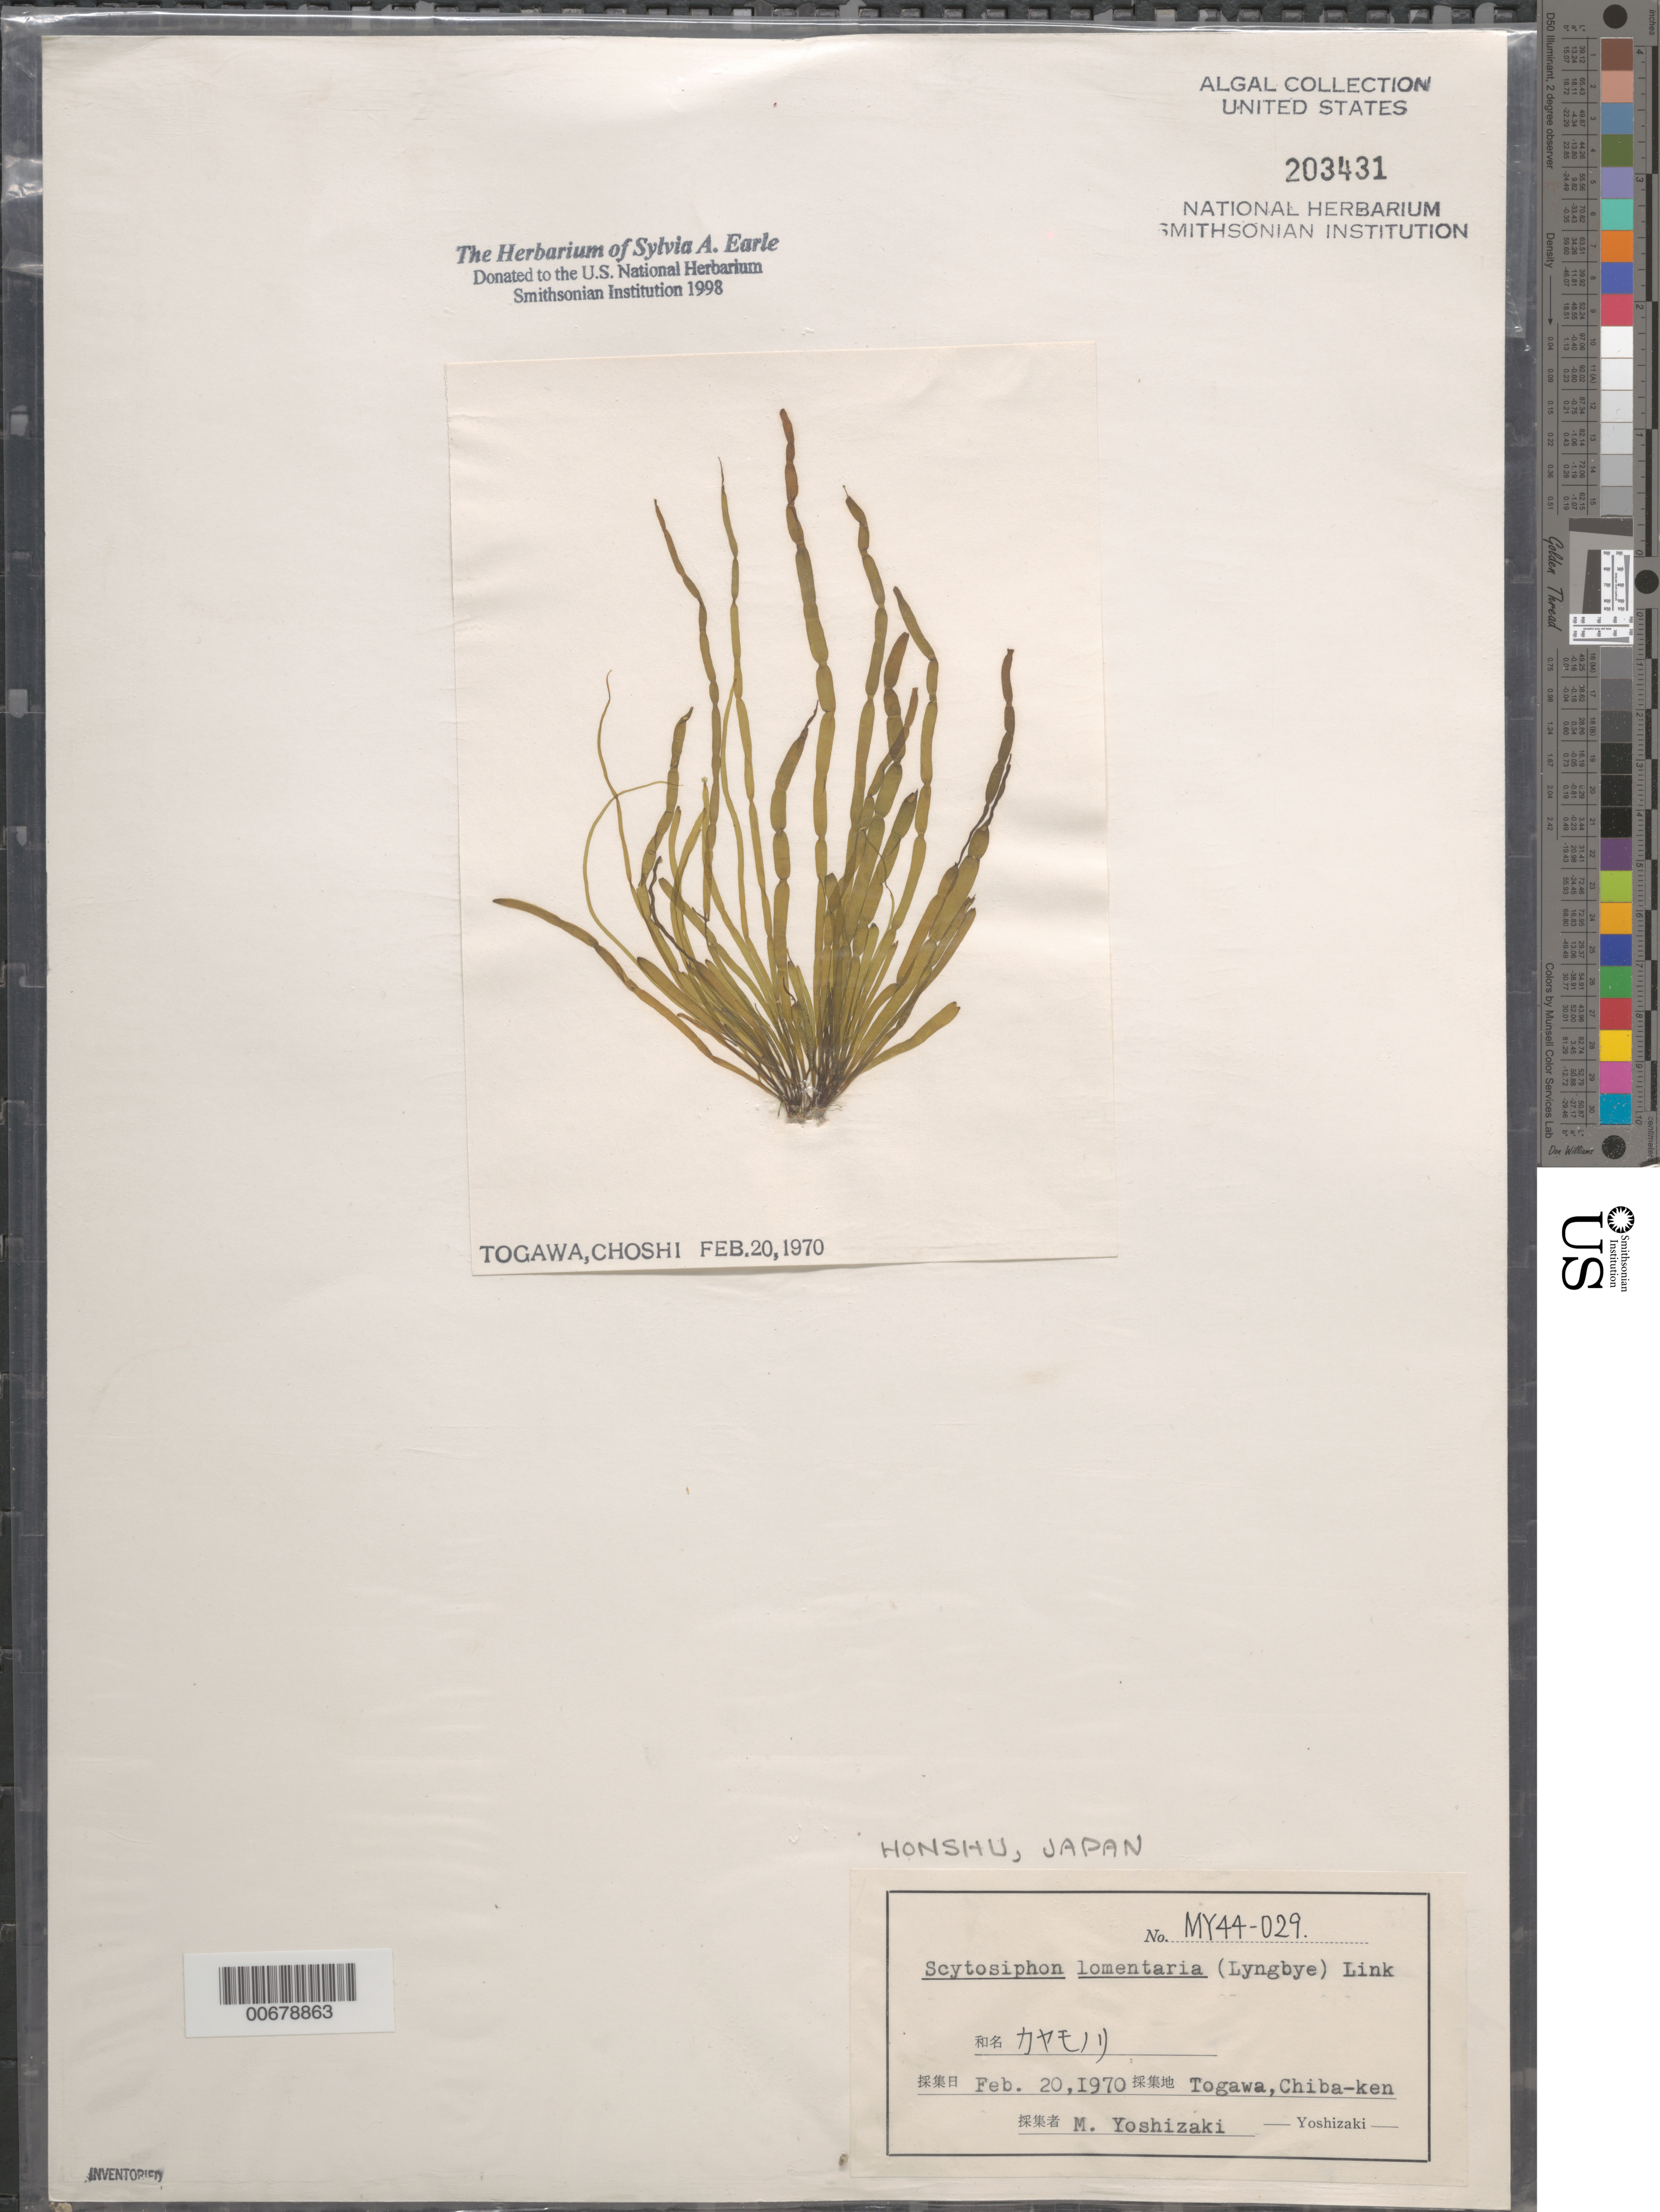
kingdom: Chromista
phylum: Ochrophyta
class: Phaeophyceae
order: Scytosiphonales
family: Scytosiphonaceae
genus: Scytosiphon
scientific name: Scytosiphon lomentaria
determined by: Yoshizaki, M.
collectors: M. Yoshizaki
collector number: MY 44-029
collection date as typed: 20 Feb 1970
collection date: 1970-02-20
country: Japan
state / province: Tiba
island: Honshu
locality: Togawa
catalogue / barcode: US 203431